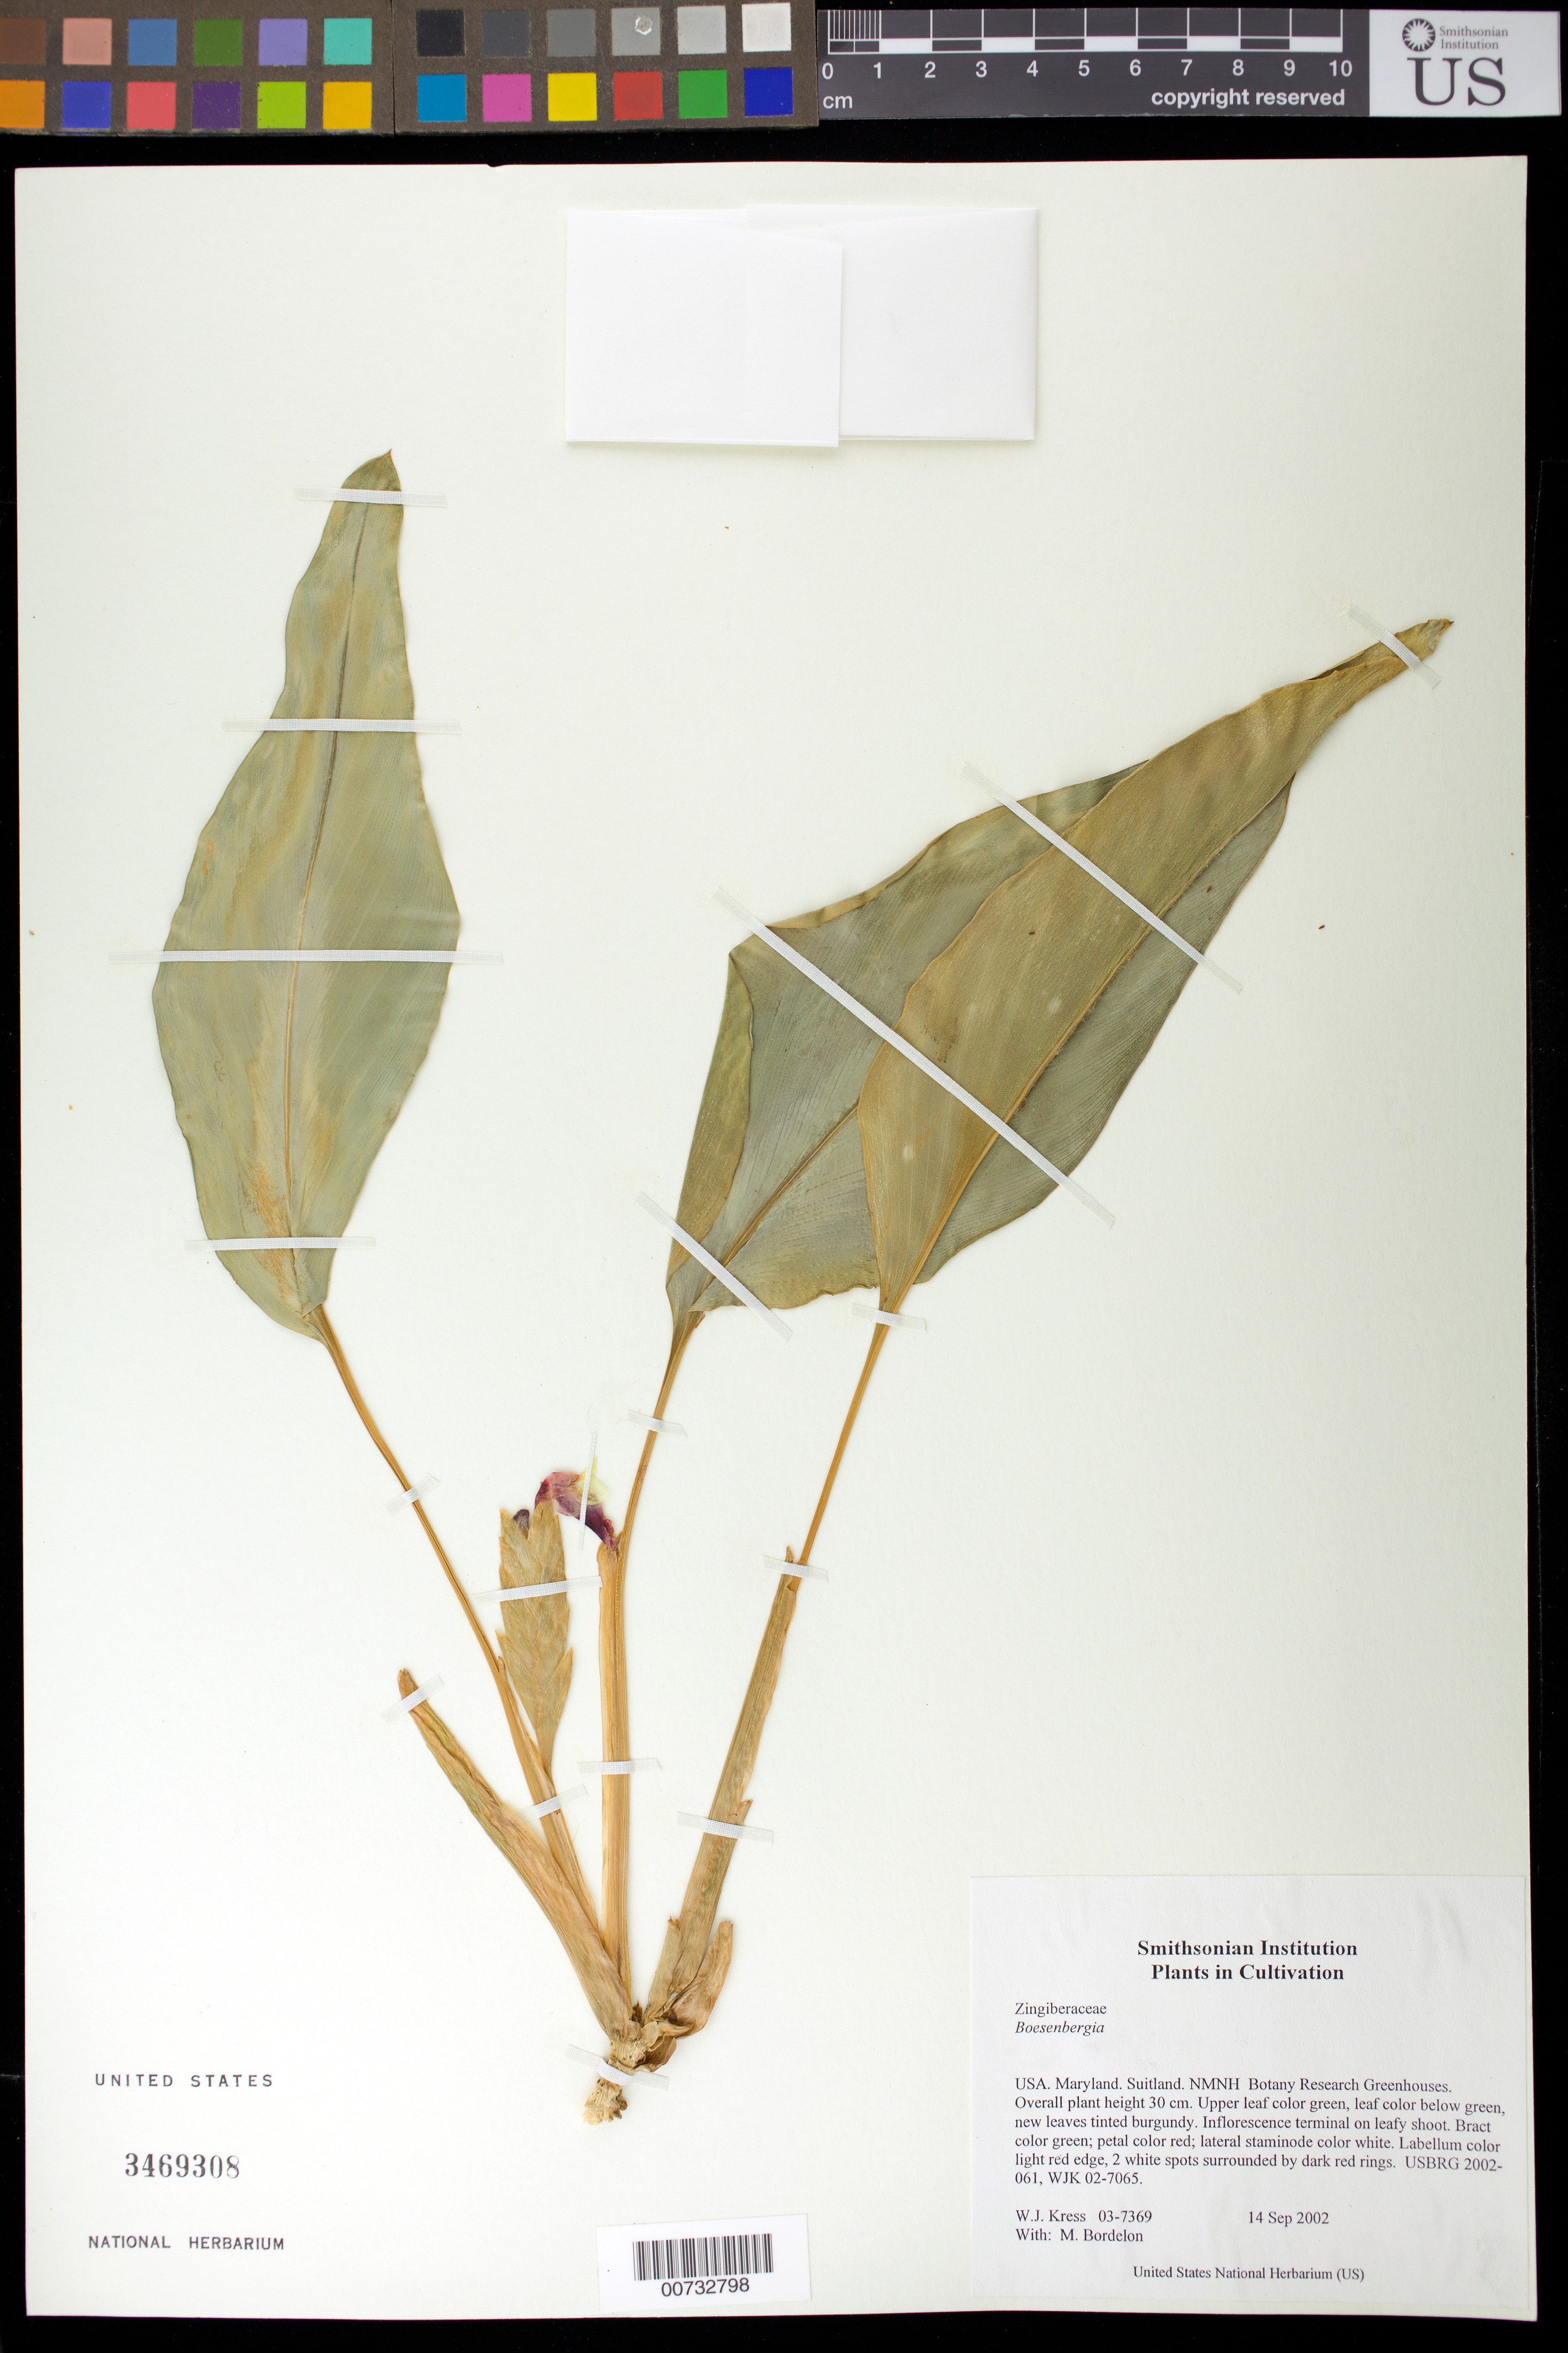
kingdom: Plantae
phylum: Tracheophyta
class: Liliopsida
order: Zingiberales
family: Zingiberaceae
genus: Boesenbergia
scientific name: Boesenbergia sp.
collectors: W. J. Kress & M. Bordelon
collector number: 03-7369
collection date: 2002-09-14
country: United States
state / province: Maryland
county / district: Prince George's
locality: NMNH Botany Research Greenhouses. Suitland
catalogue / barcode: US 3469308